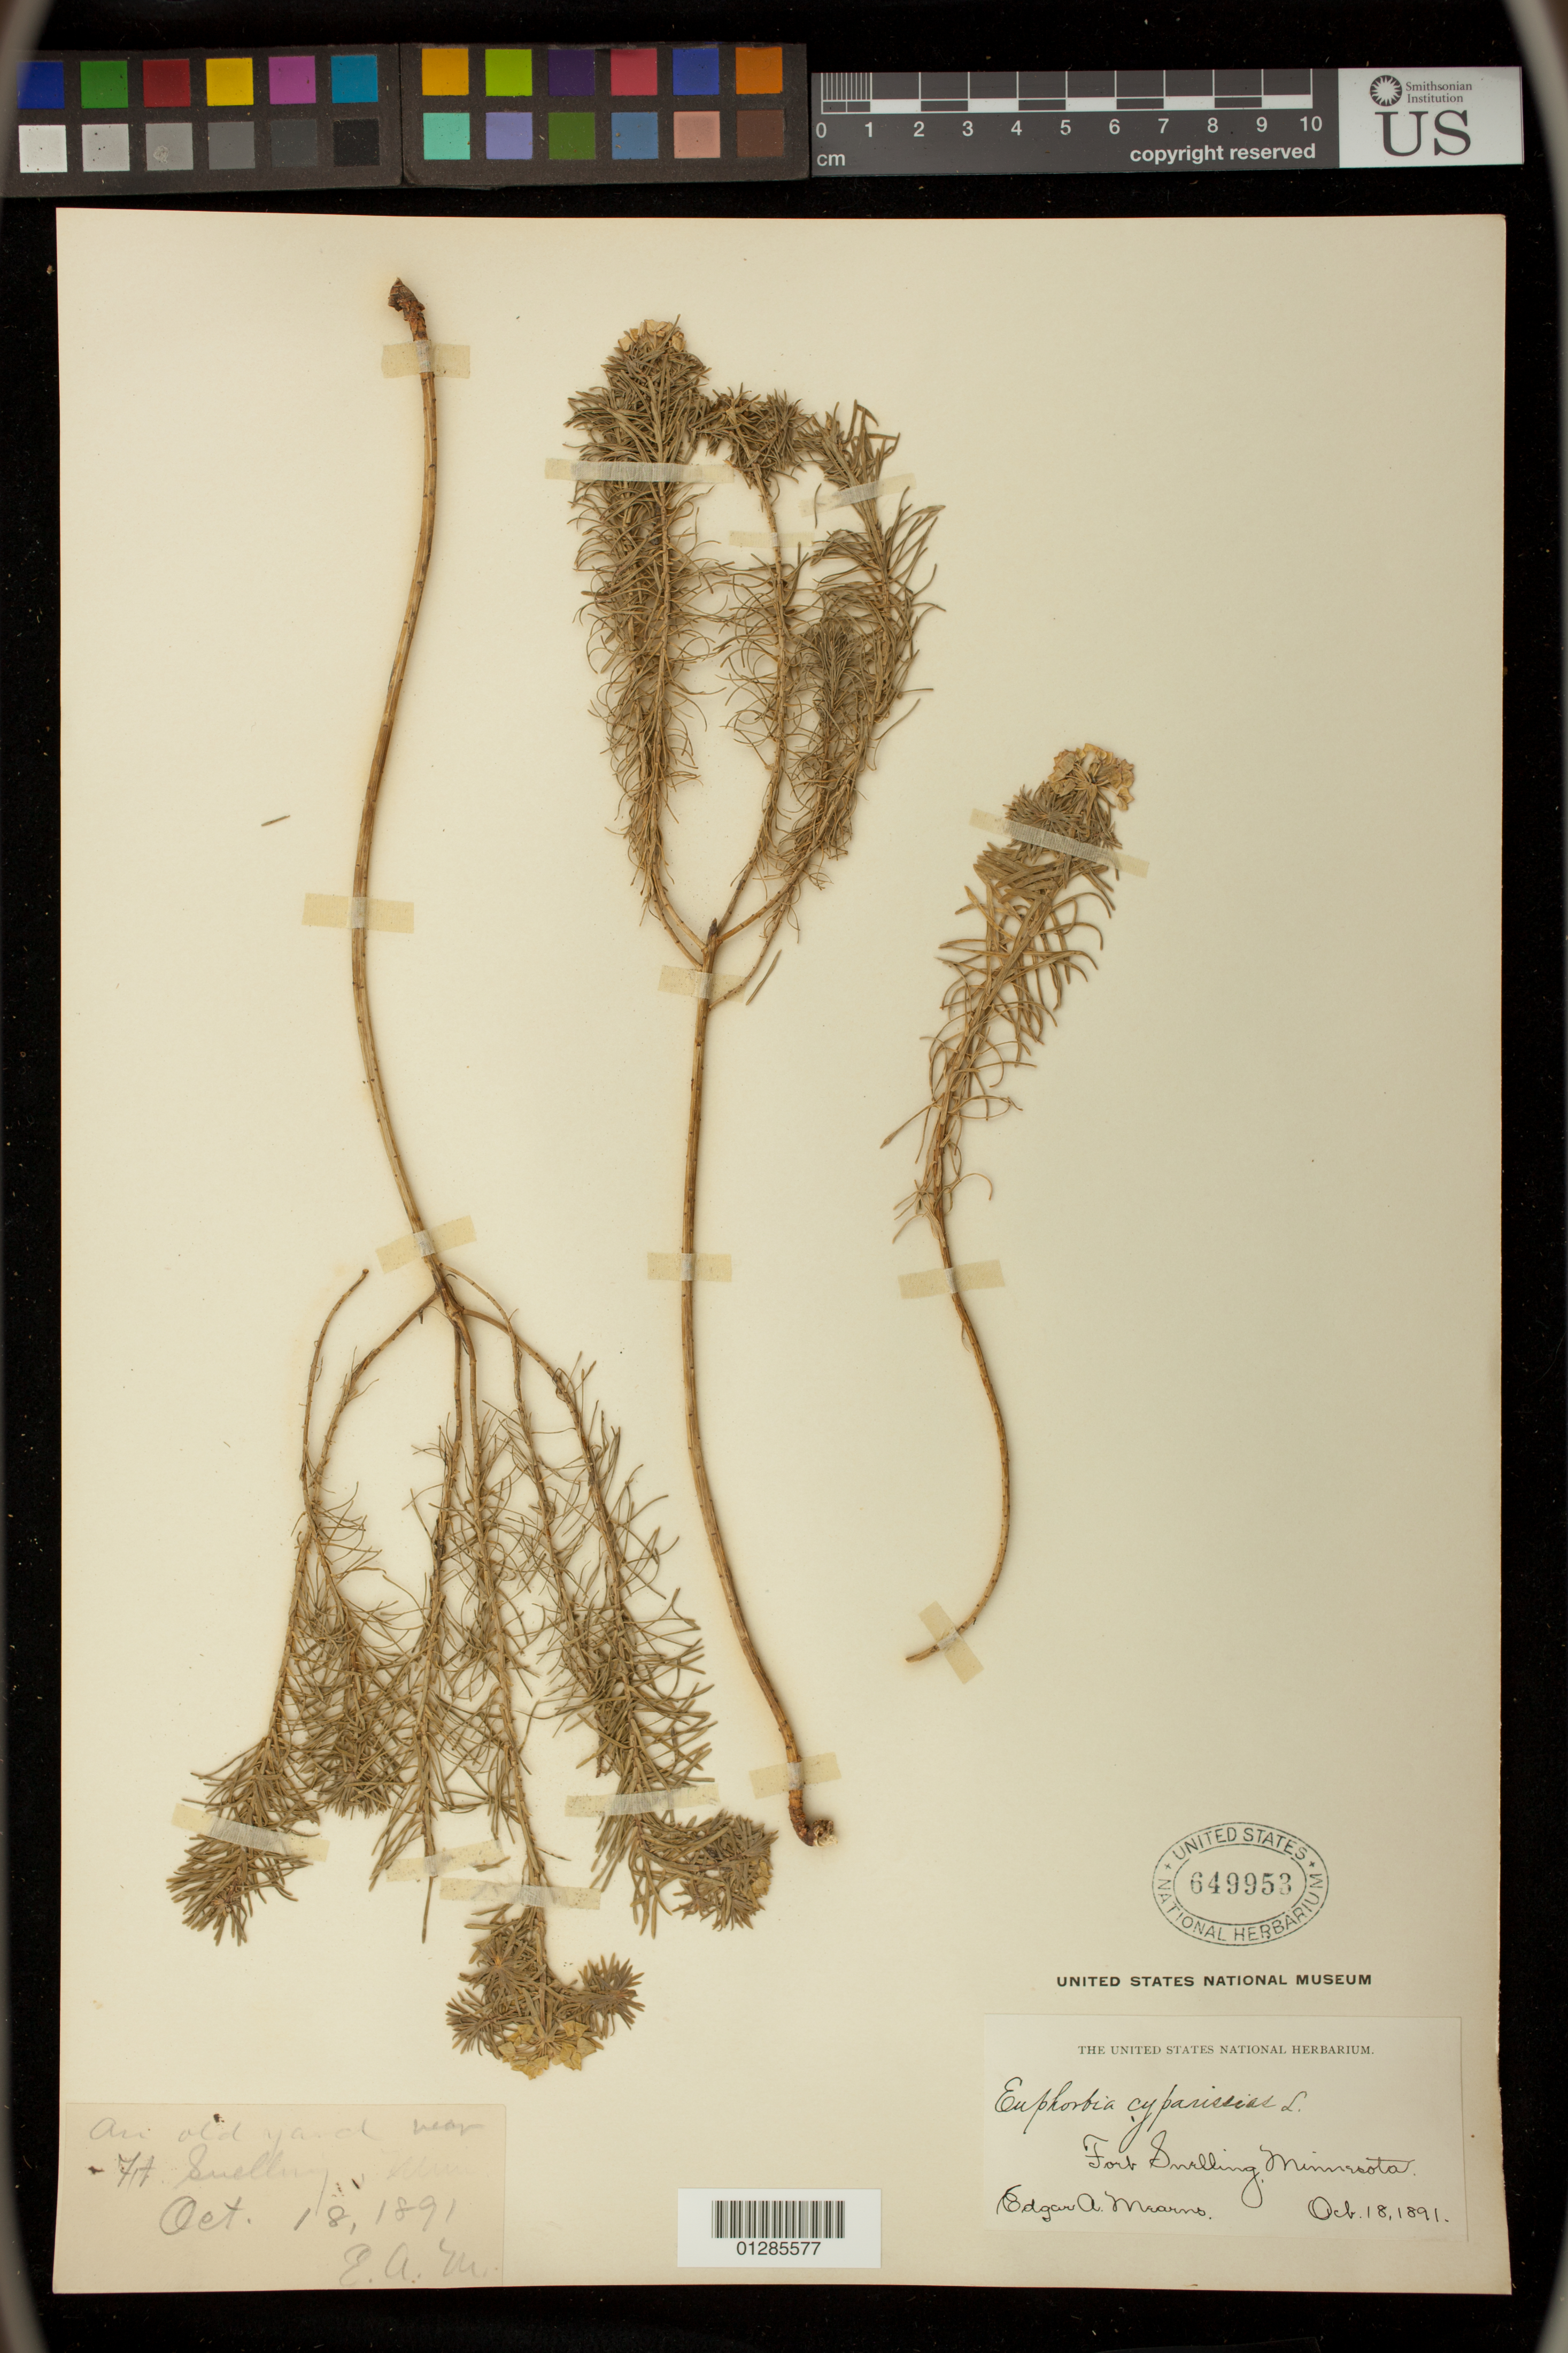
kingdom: Plantae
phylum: Tracheophyta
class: Magnoliopsida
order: Malpighiales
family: Euphorbiaceae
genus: Euphorbia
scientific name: Euphorbia cyparissias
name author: L.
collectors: E. A. Mearns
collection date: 1891-10-18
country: United States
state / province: Minnesota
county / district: Hennepin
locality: Old yard near Ft. Snelling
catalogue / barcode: US 649953